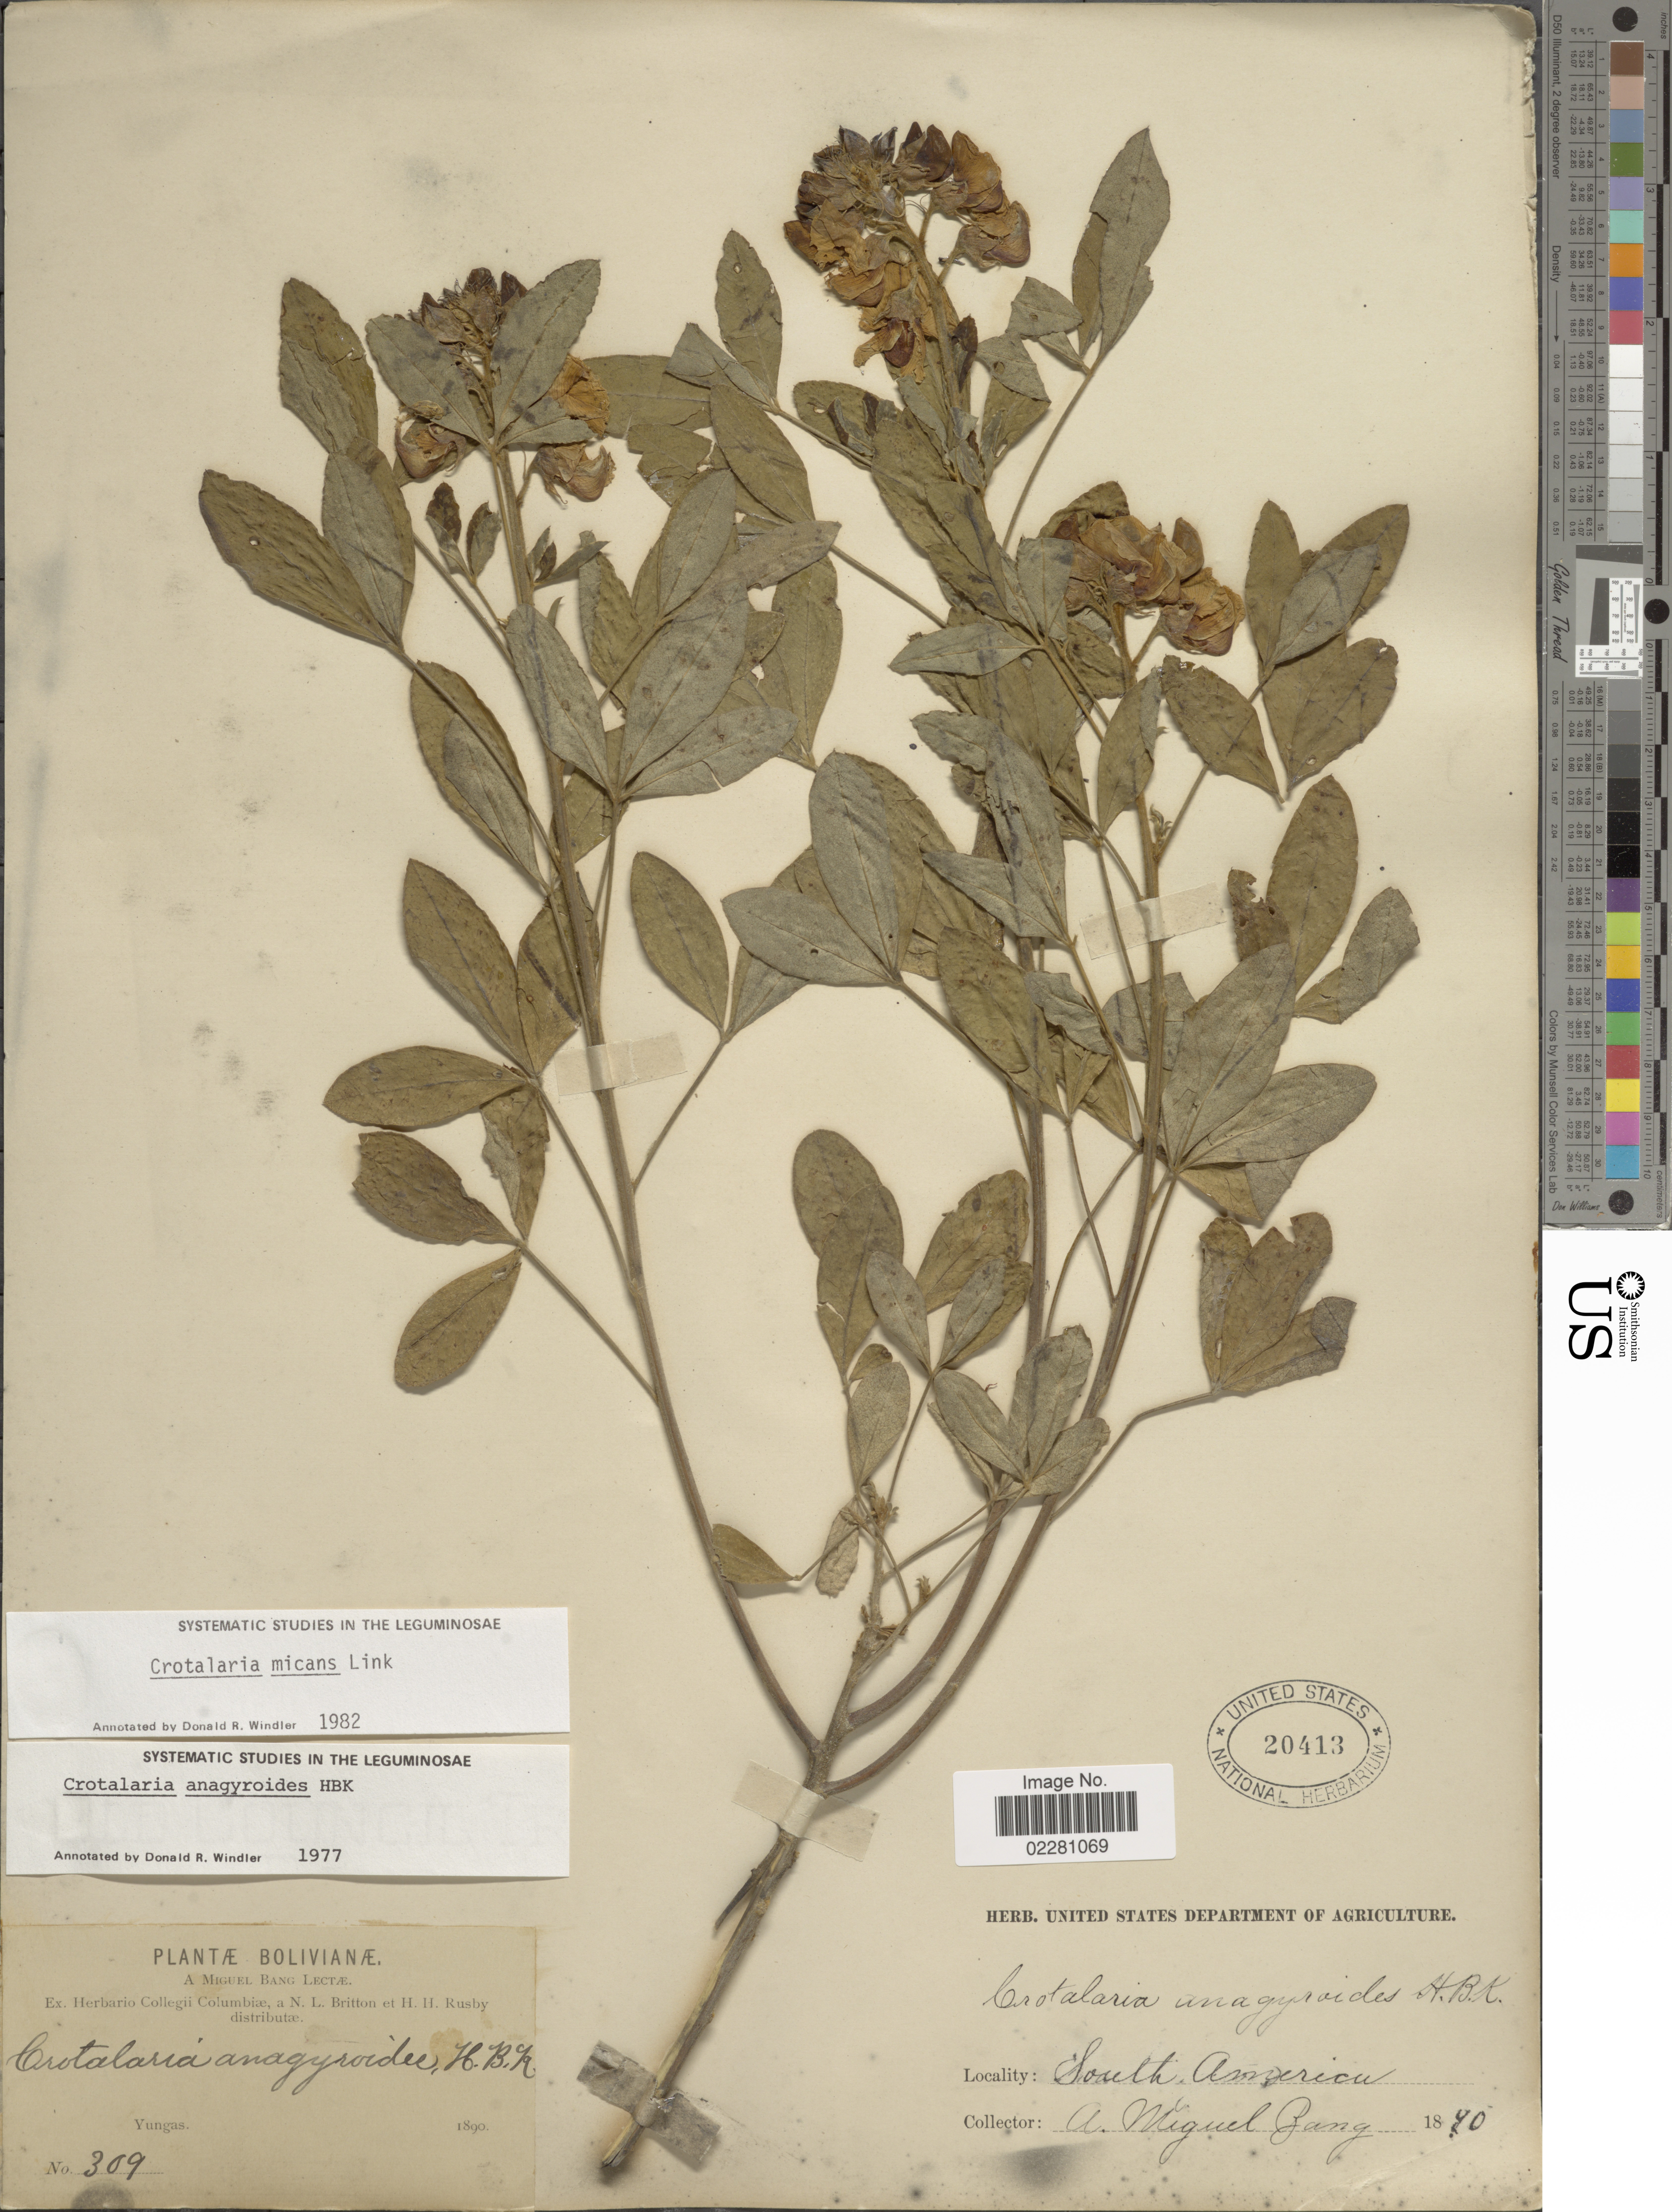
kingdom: Plantae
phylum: Tracheophyta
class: Magnoliopsida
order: Fabales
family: Fabaceae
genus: Crotalaria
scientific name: Crotalaria micans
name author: Link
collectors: M. Bang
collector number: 309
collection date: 1890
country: Bolivia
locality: Yungas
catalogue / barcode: US 20413